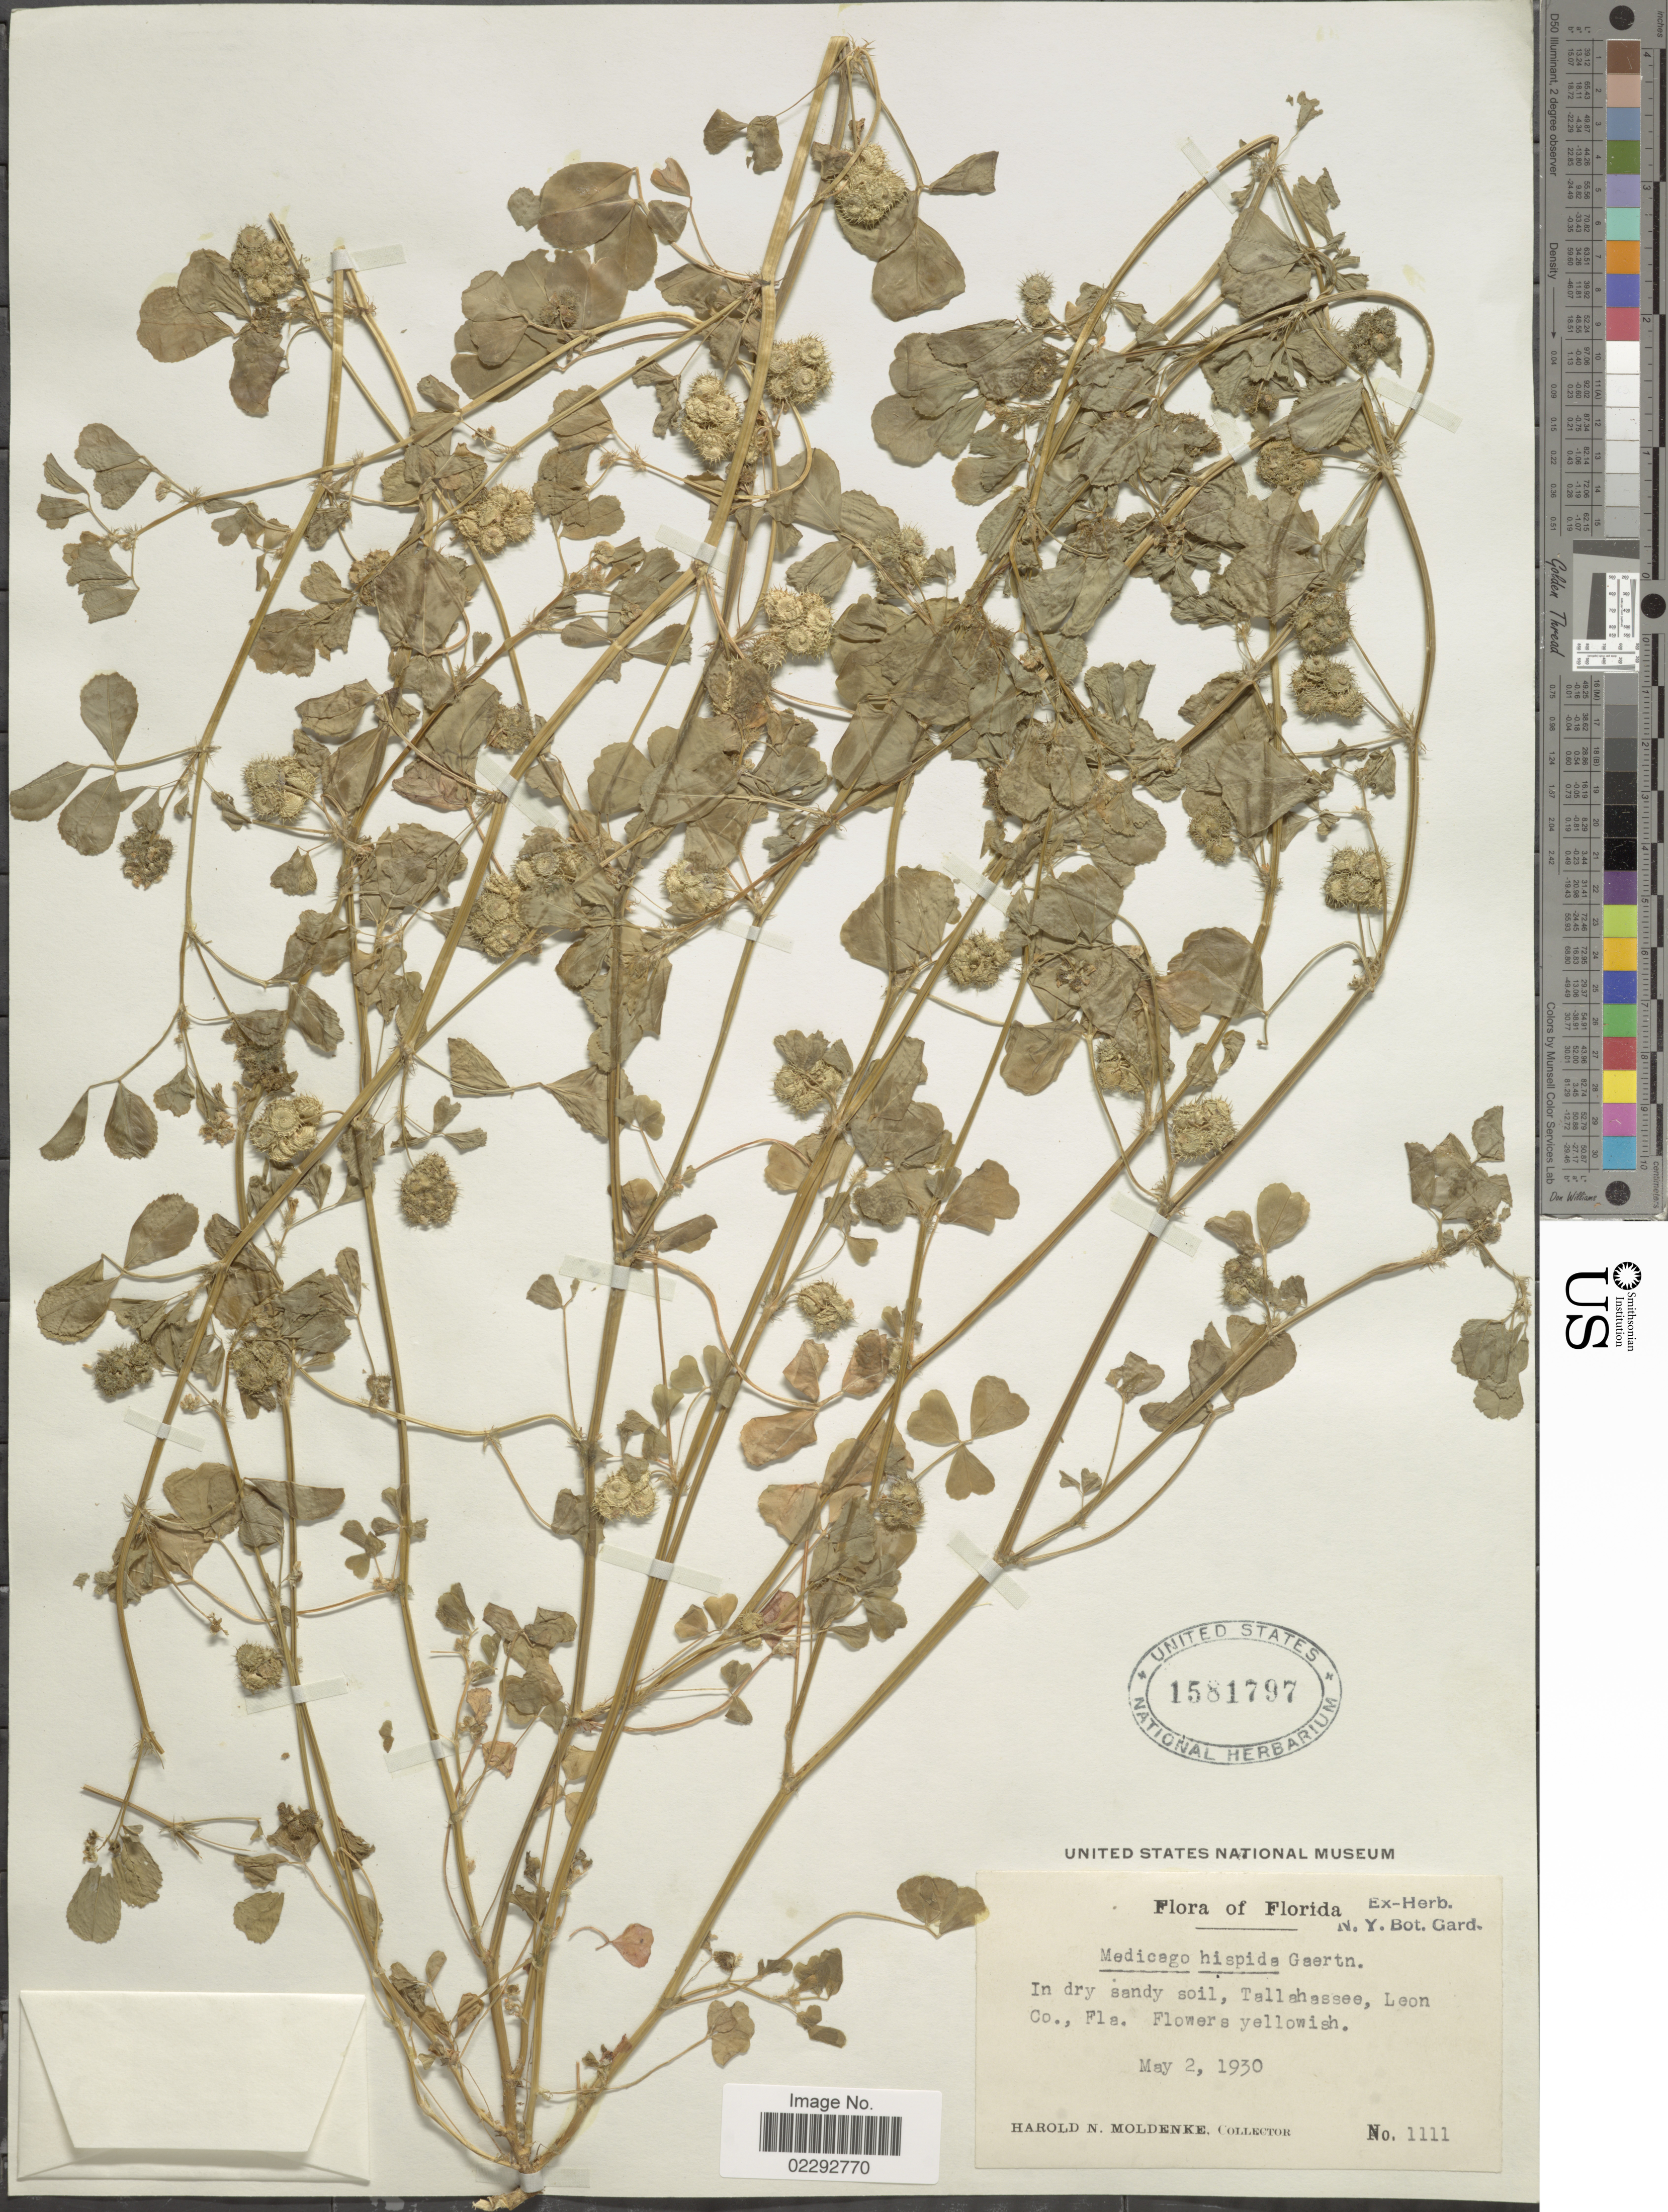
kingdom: Plantae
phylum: Tracheophyta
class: Magnoliopsida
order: Fabales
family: Fabaceae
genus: Medicago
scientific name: Medicago hispida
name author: Gaertn.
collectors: H. N. Moldenke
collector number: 1111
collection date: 1930-05-02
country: United States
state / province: Florida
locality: Tallahassee, Leon Co.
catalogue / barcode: US 1581797